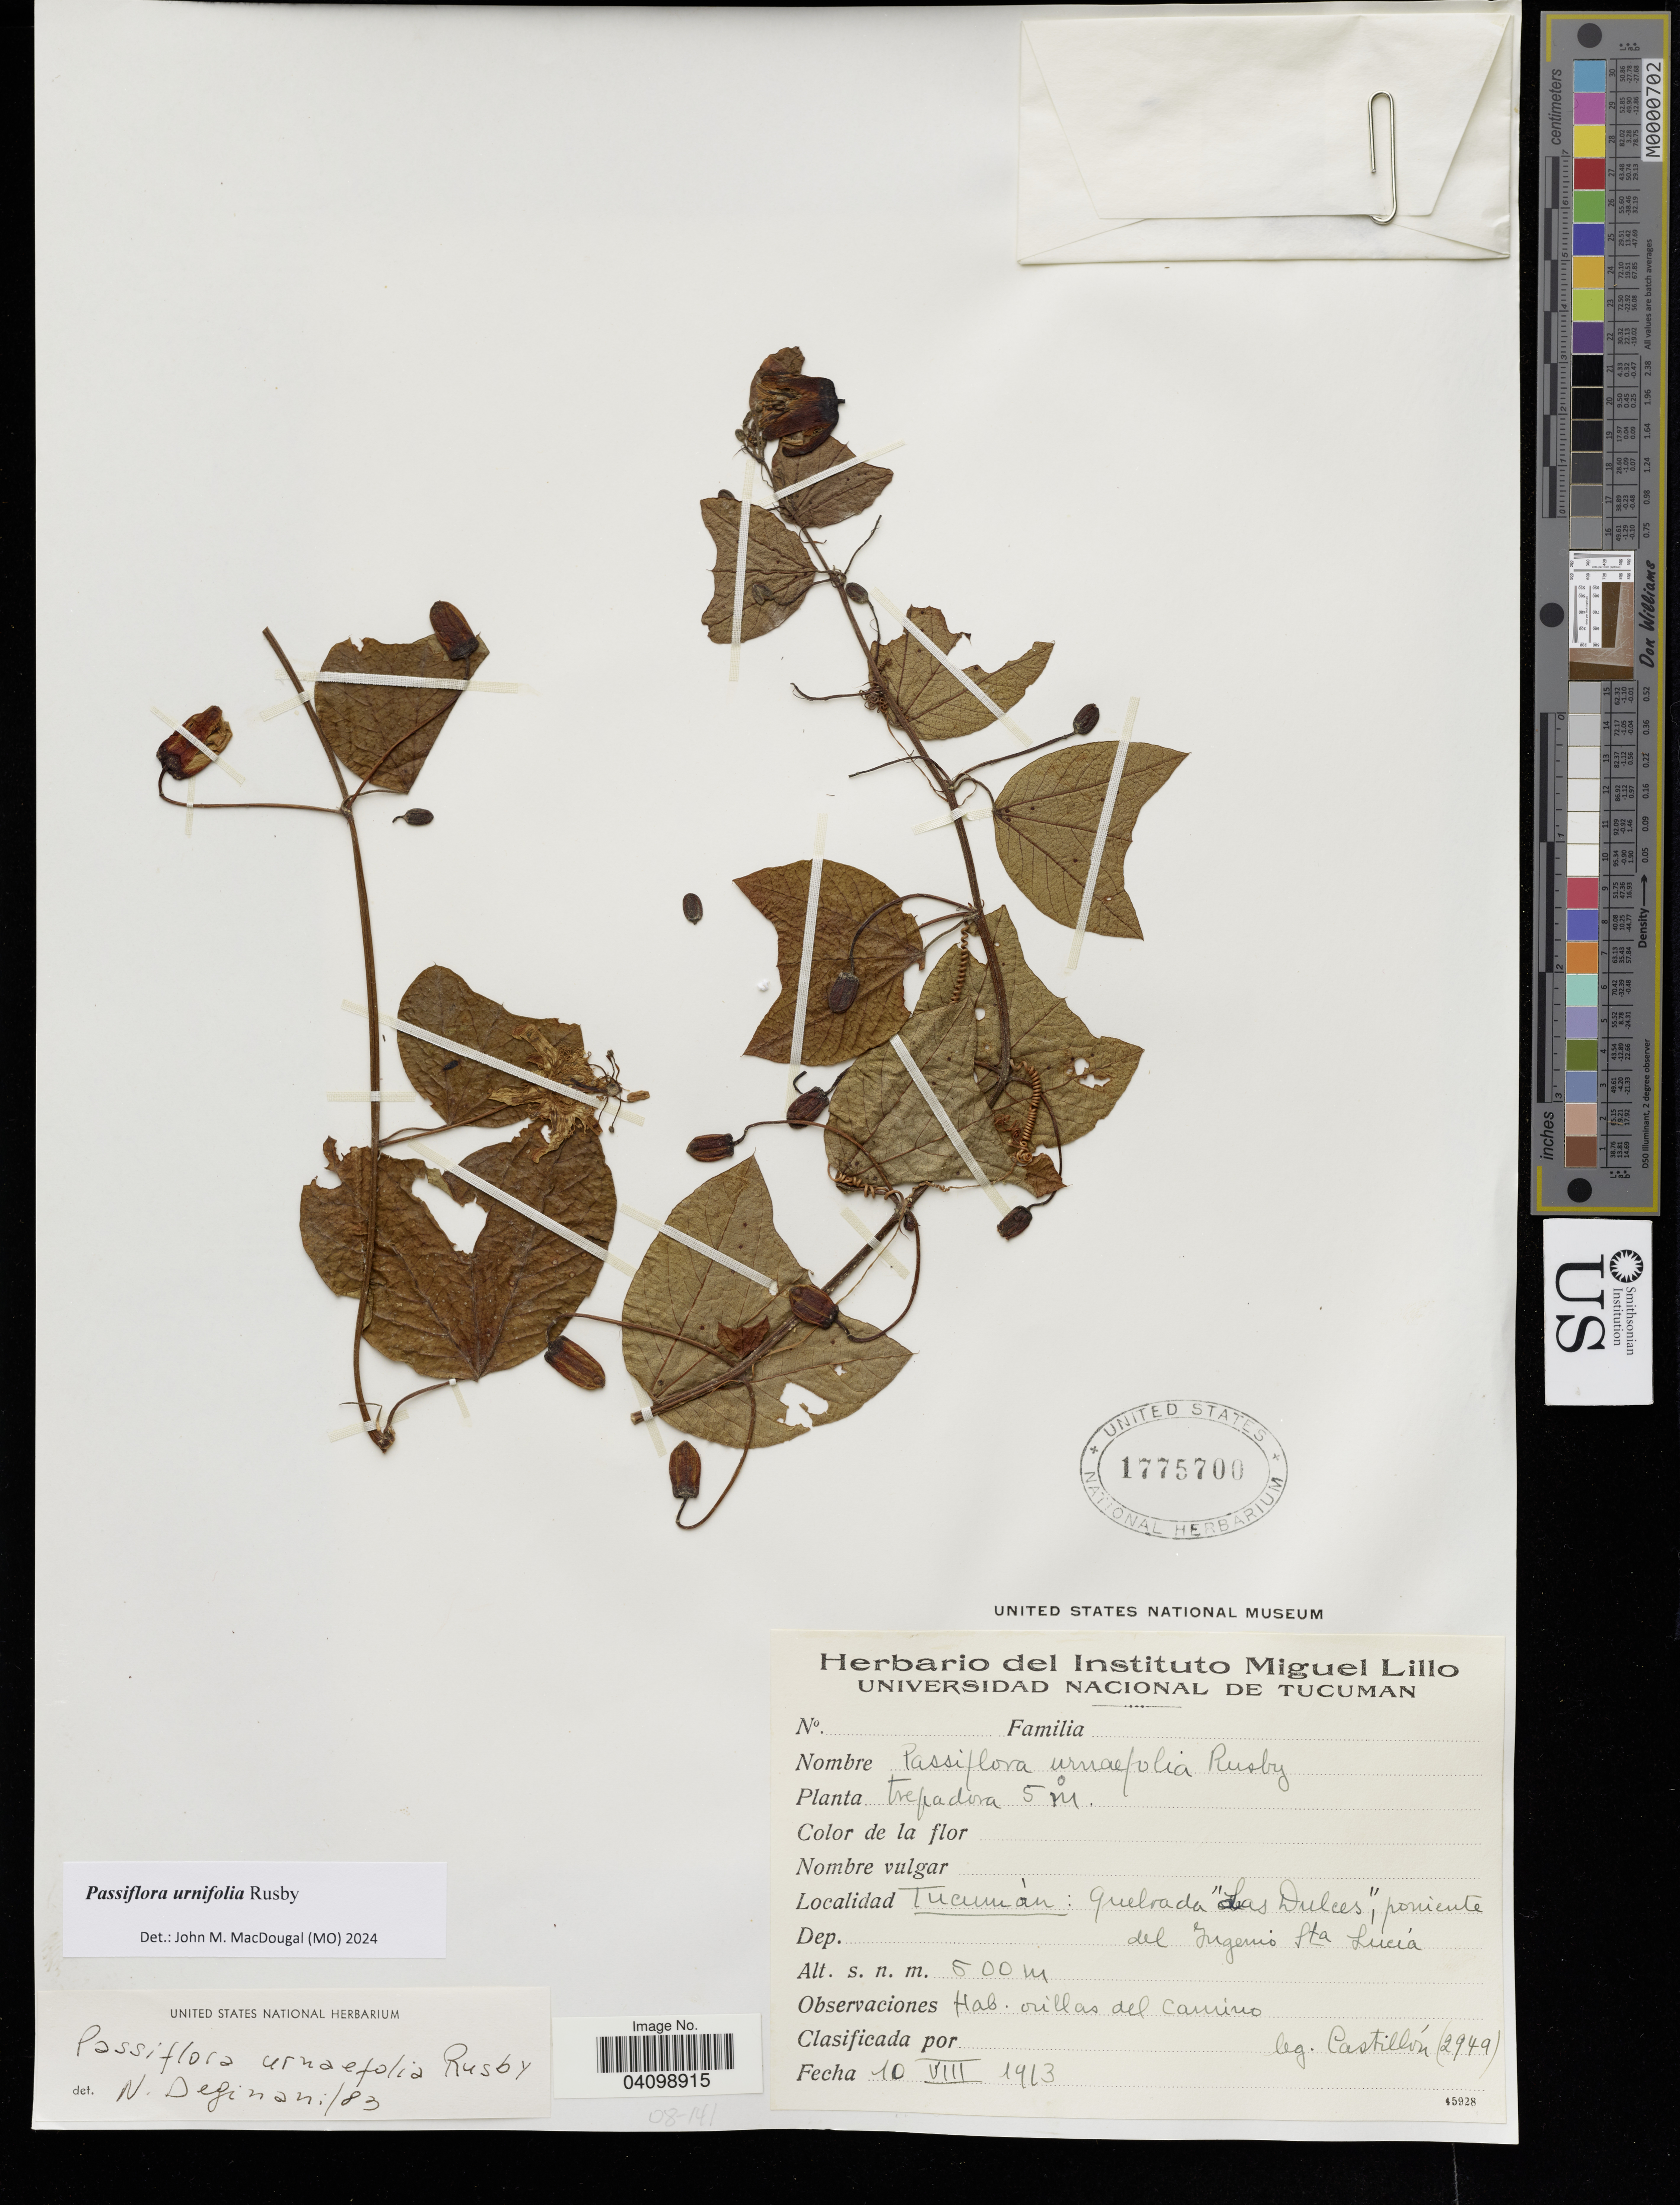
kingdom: Plantae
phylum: Tracheophyta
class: Magnoliopsida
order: Malpighiales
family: Passifloraceae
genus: Passiflora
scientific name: Passiflora urnifolia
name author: Rusby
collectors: Castillon, --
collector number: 2949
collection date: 1913-08-10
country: Argentina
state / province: Tucuman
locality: Quebrada "Las Dulces", poniente del Ingenio Sta Lucia.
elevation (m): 500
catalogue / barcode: US 1775700